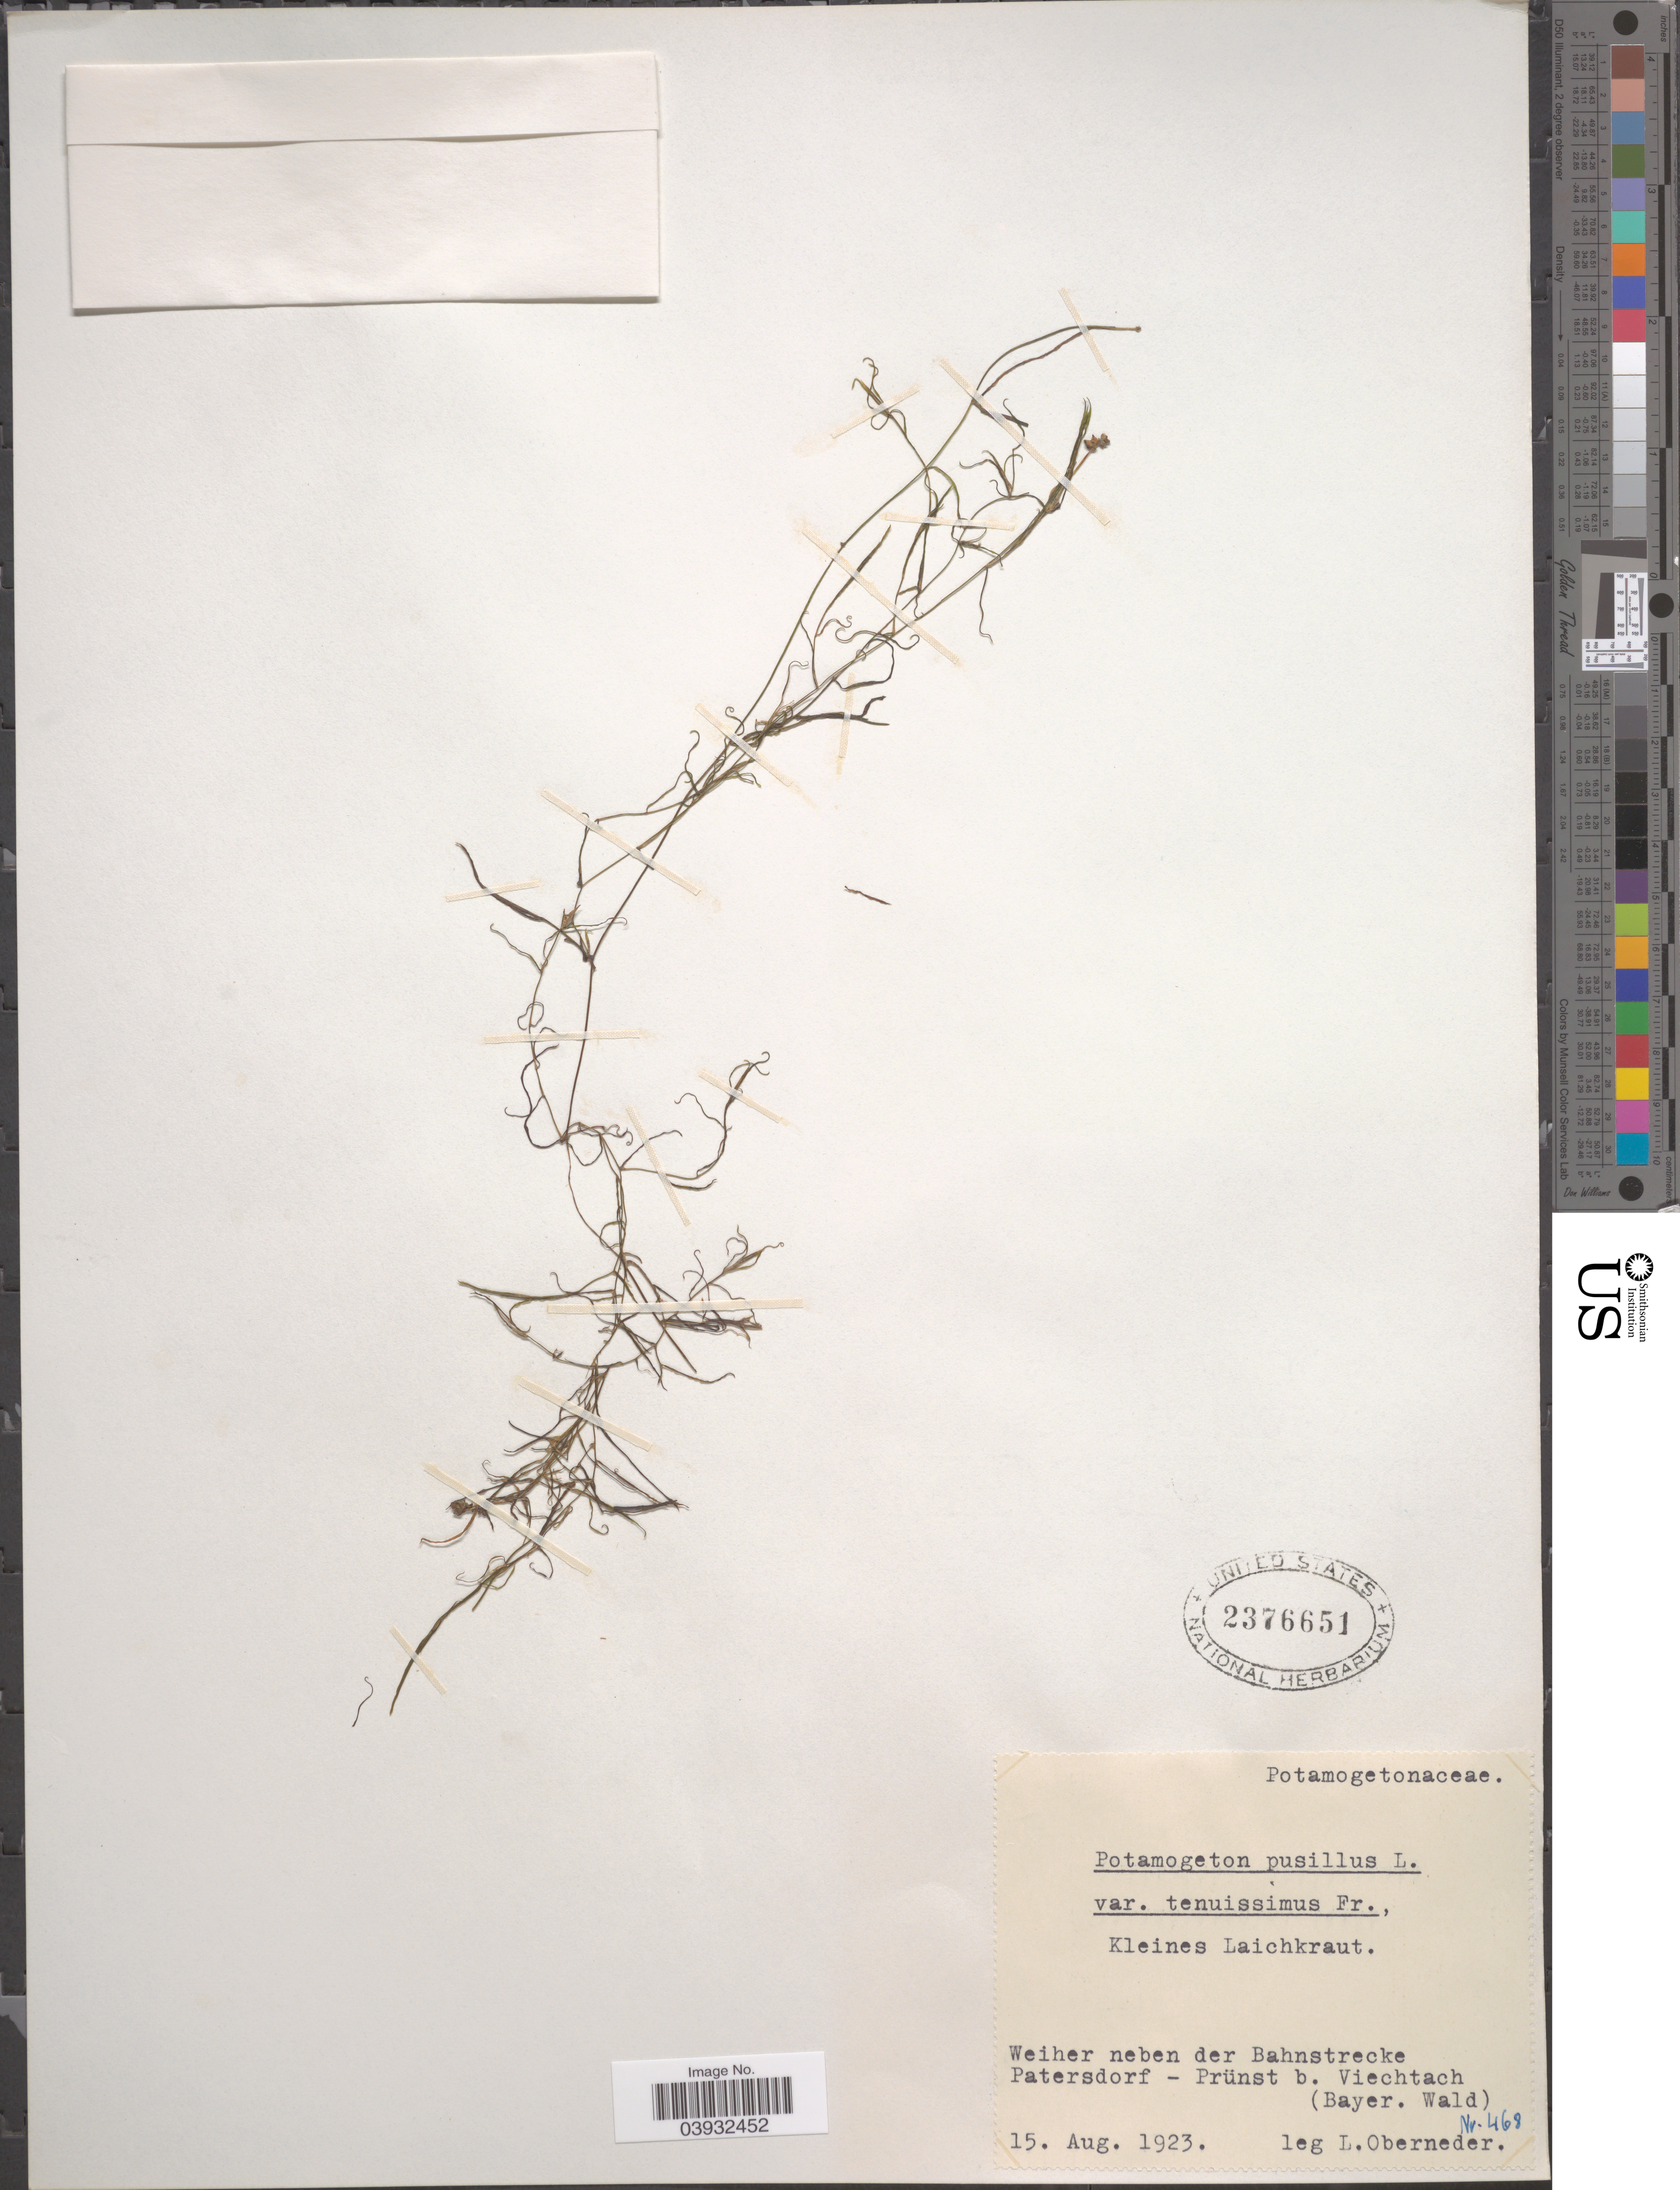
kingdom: Plantae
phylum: Tracheophyta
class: Liliopsida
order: Alismatales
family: Potamogetonaceae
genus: Potamogeton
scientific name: Potamogeton pusillus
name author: L.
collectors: L. Oberneder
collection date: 1923-08-15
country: Germany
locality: Weiher neben der Bahnstrecke. Patersdorf - Prünst b. Viechtach (Bayer. Wald).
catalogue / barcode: US 2376651